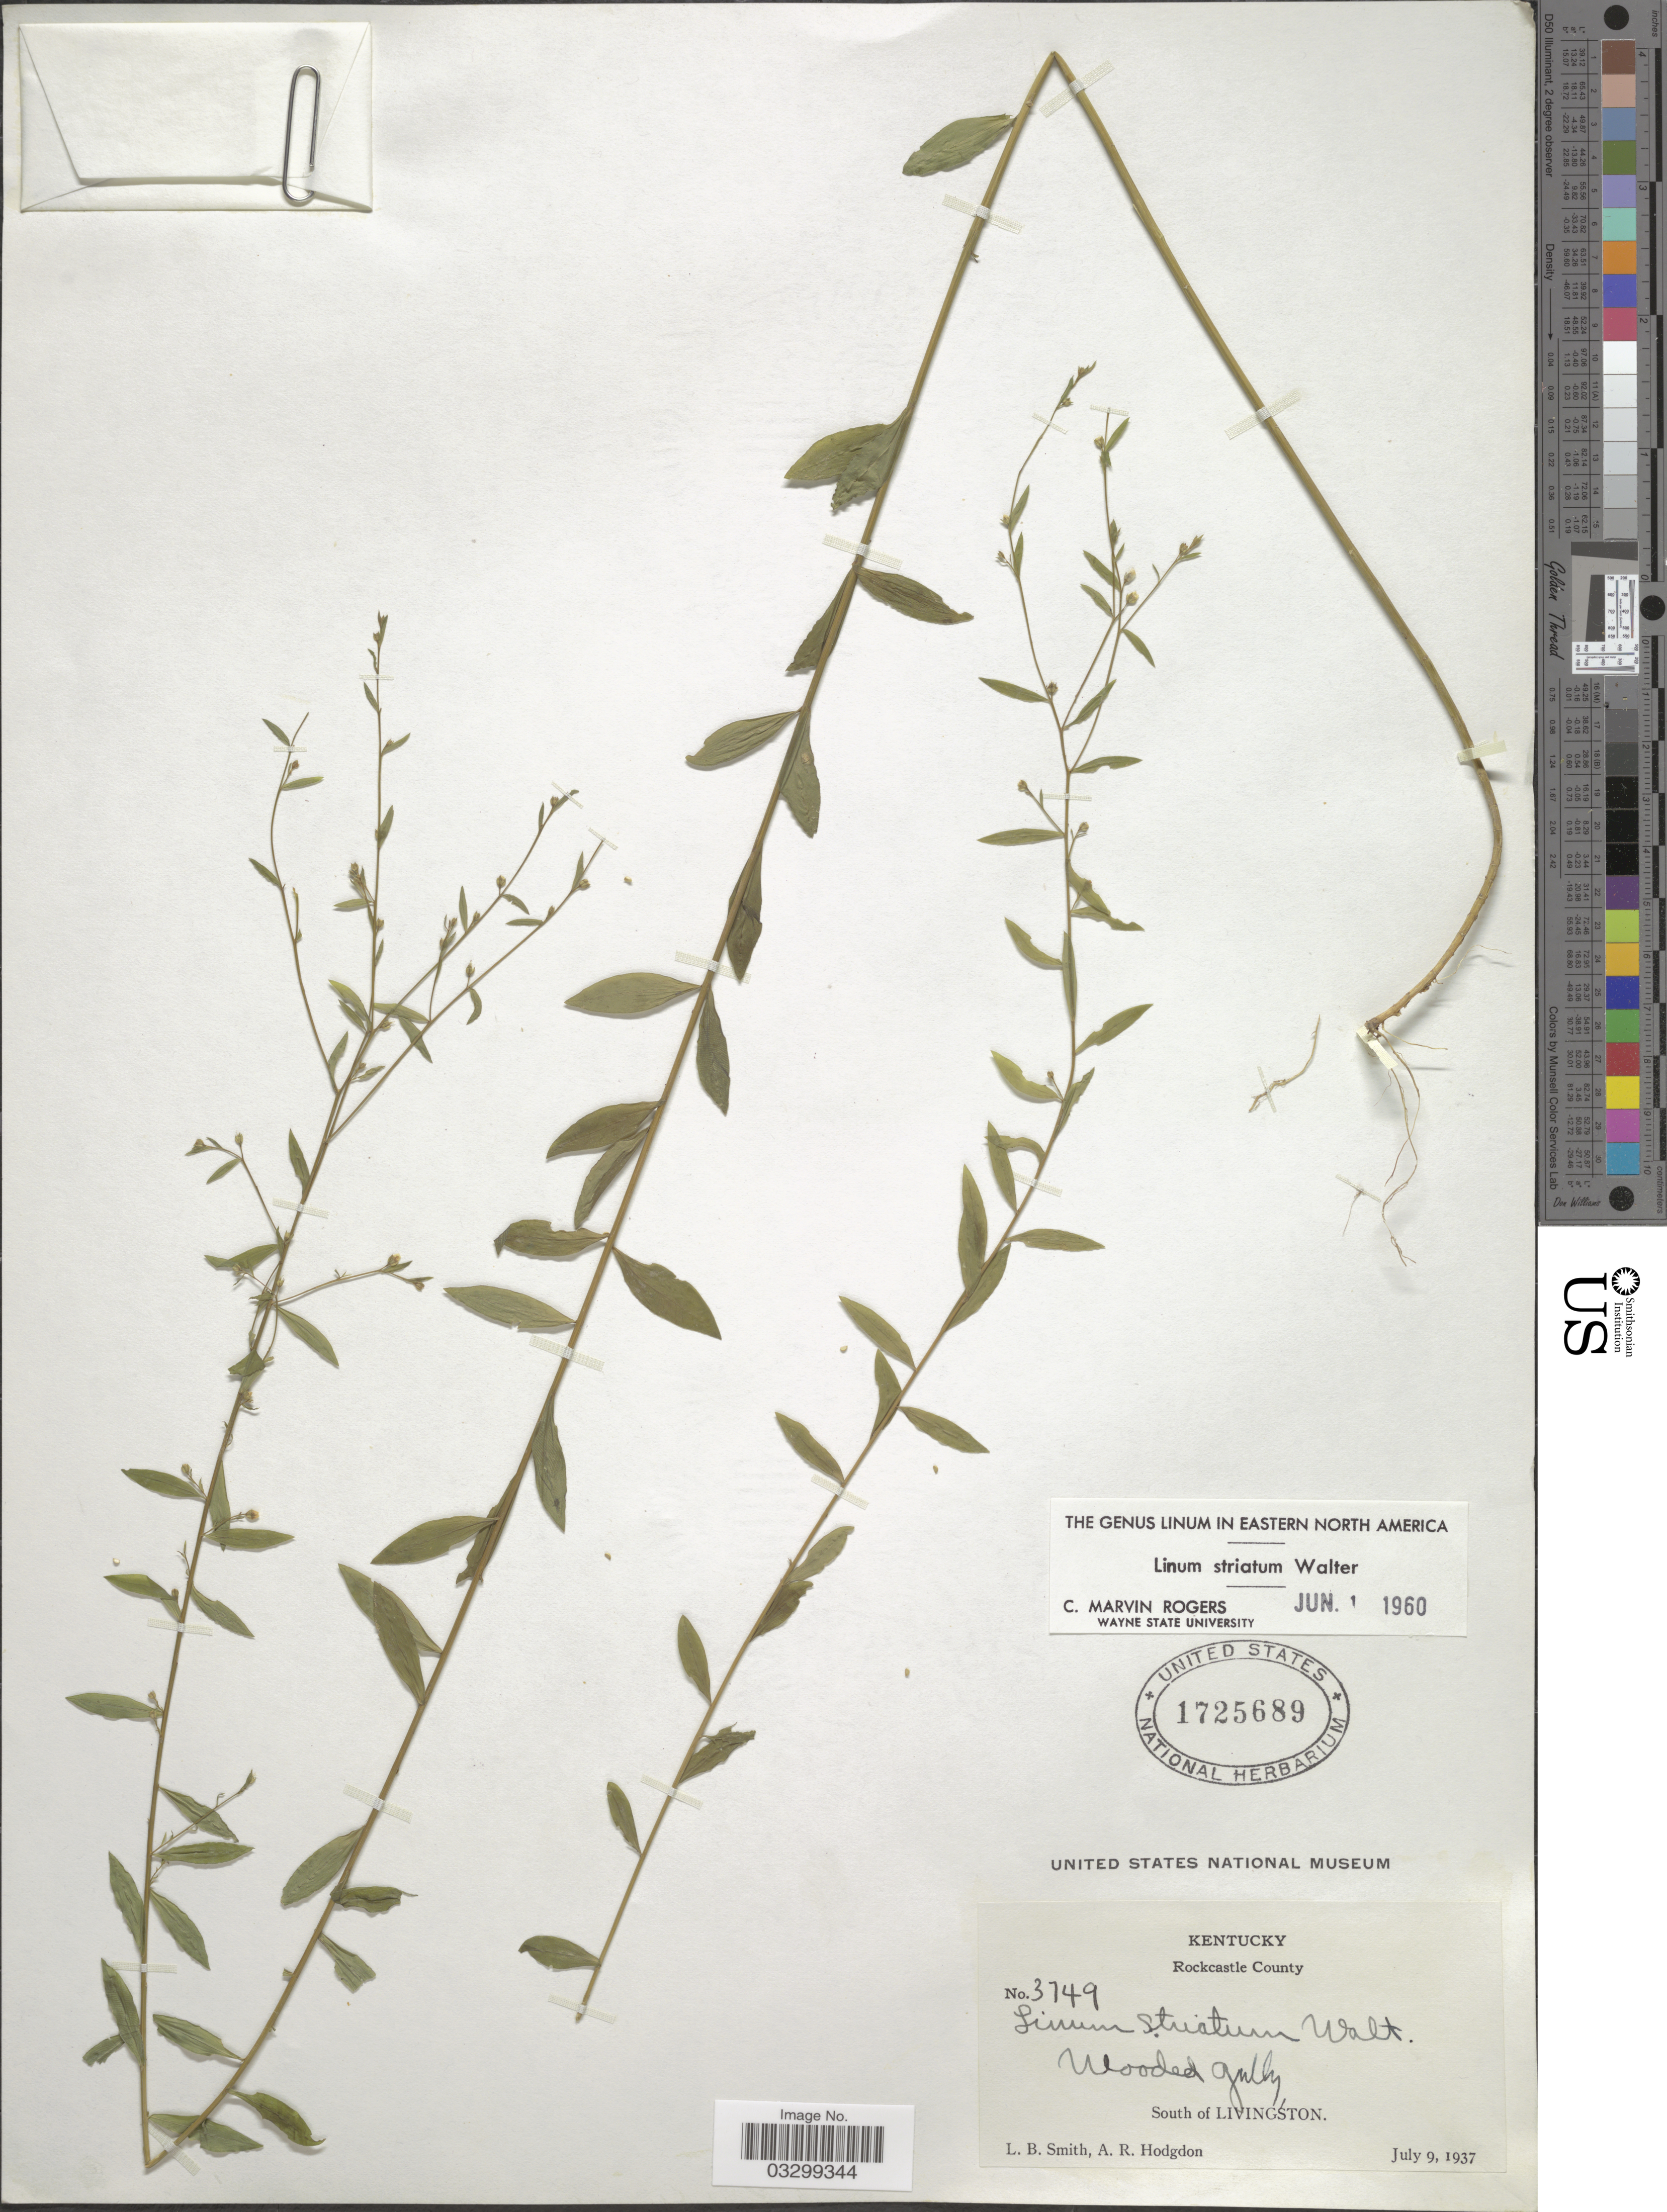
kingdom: Plantae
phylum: Tracheophyta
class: Magnoliopsida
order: Malpighiales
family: Linaceae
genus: Linum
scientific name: Linum striatum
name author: Walter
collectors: L. Smith & A. R. Hodgdon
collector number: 3749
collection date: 1937-07-09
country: United States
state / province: Kentucky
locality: Rockcastle County. Wooded gully, South of Livingston.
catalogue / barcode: US 1725689